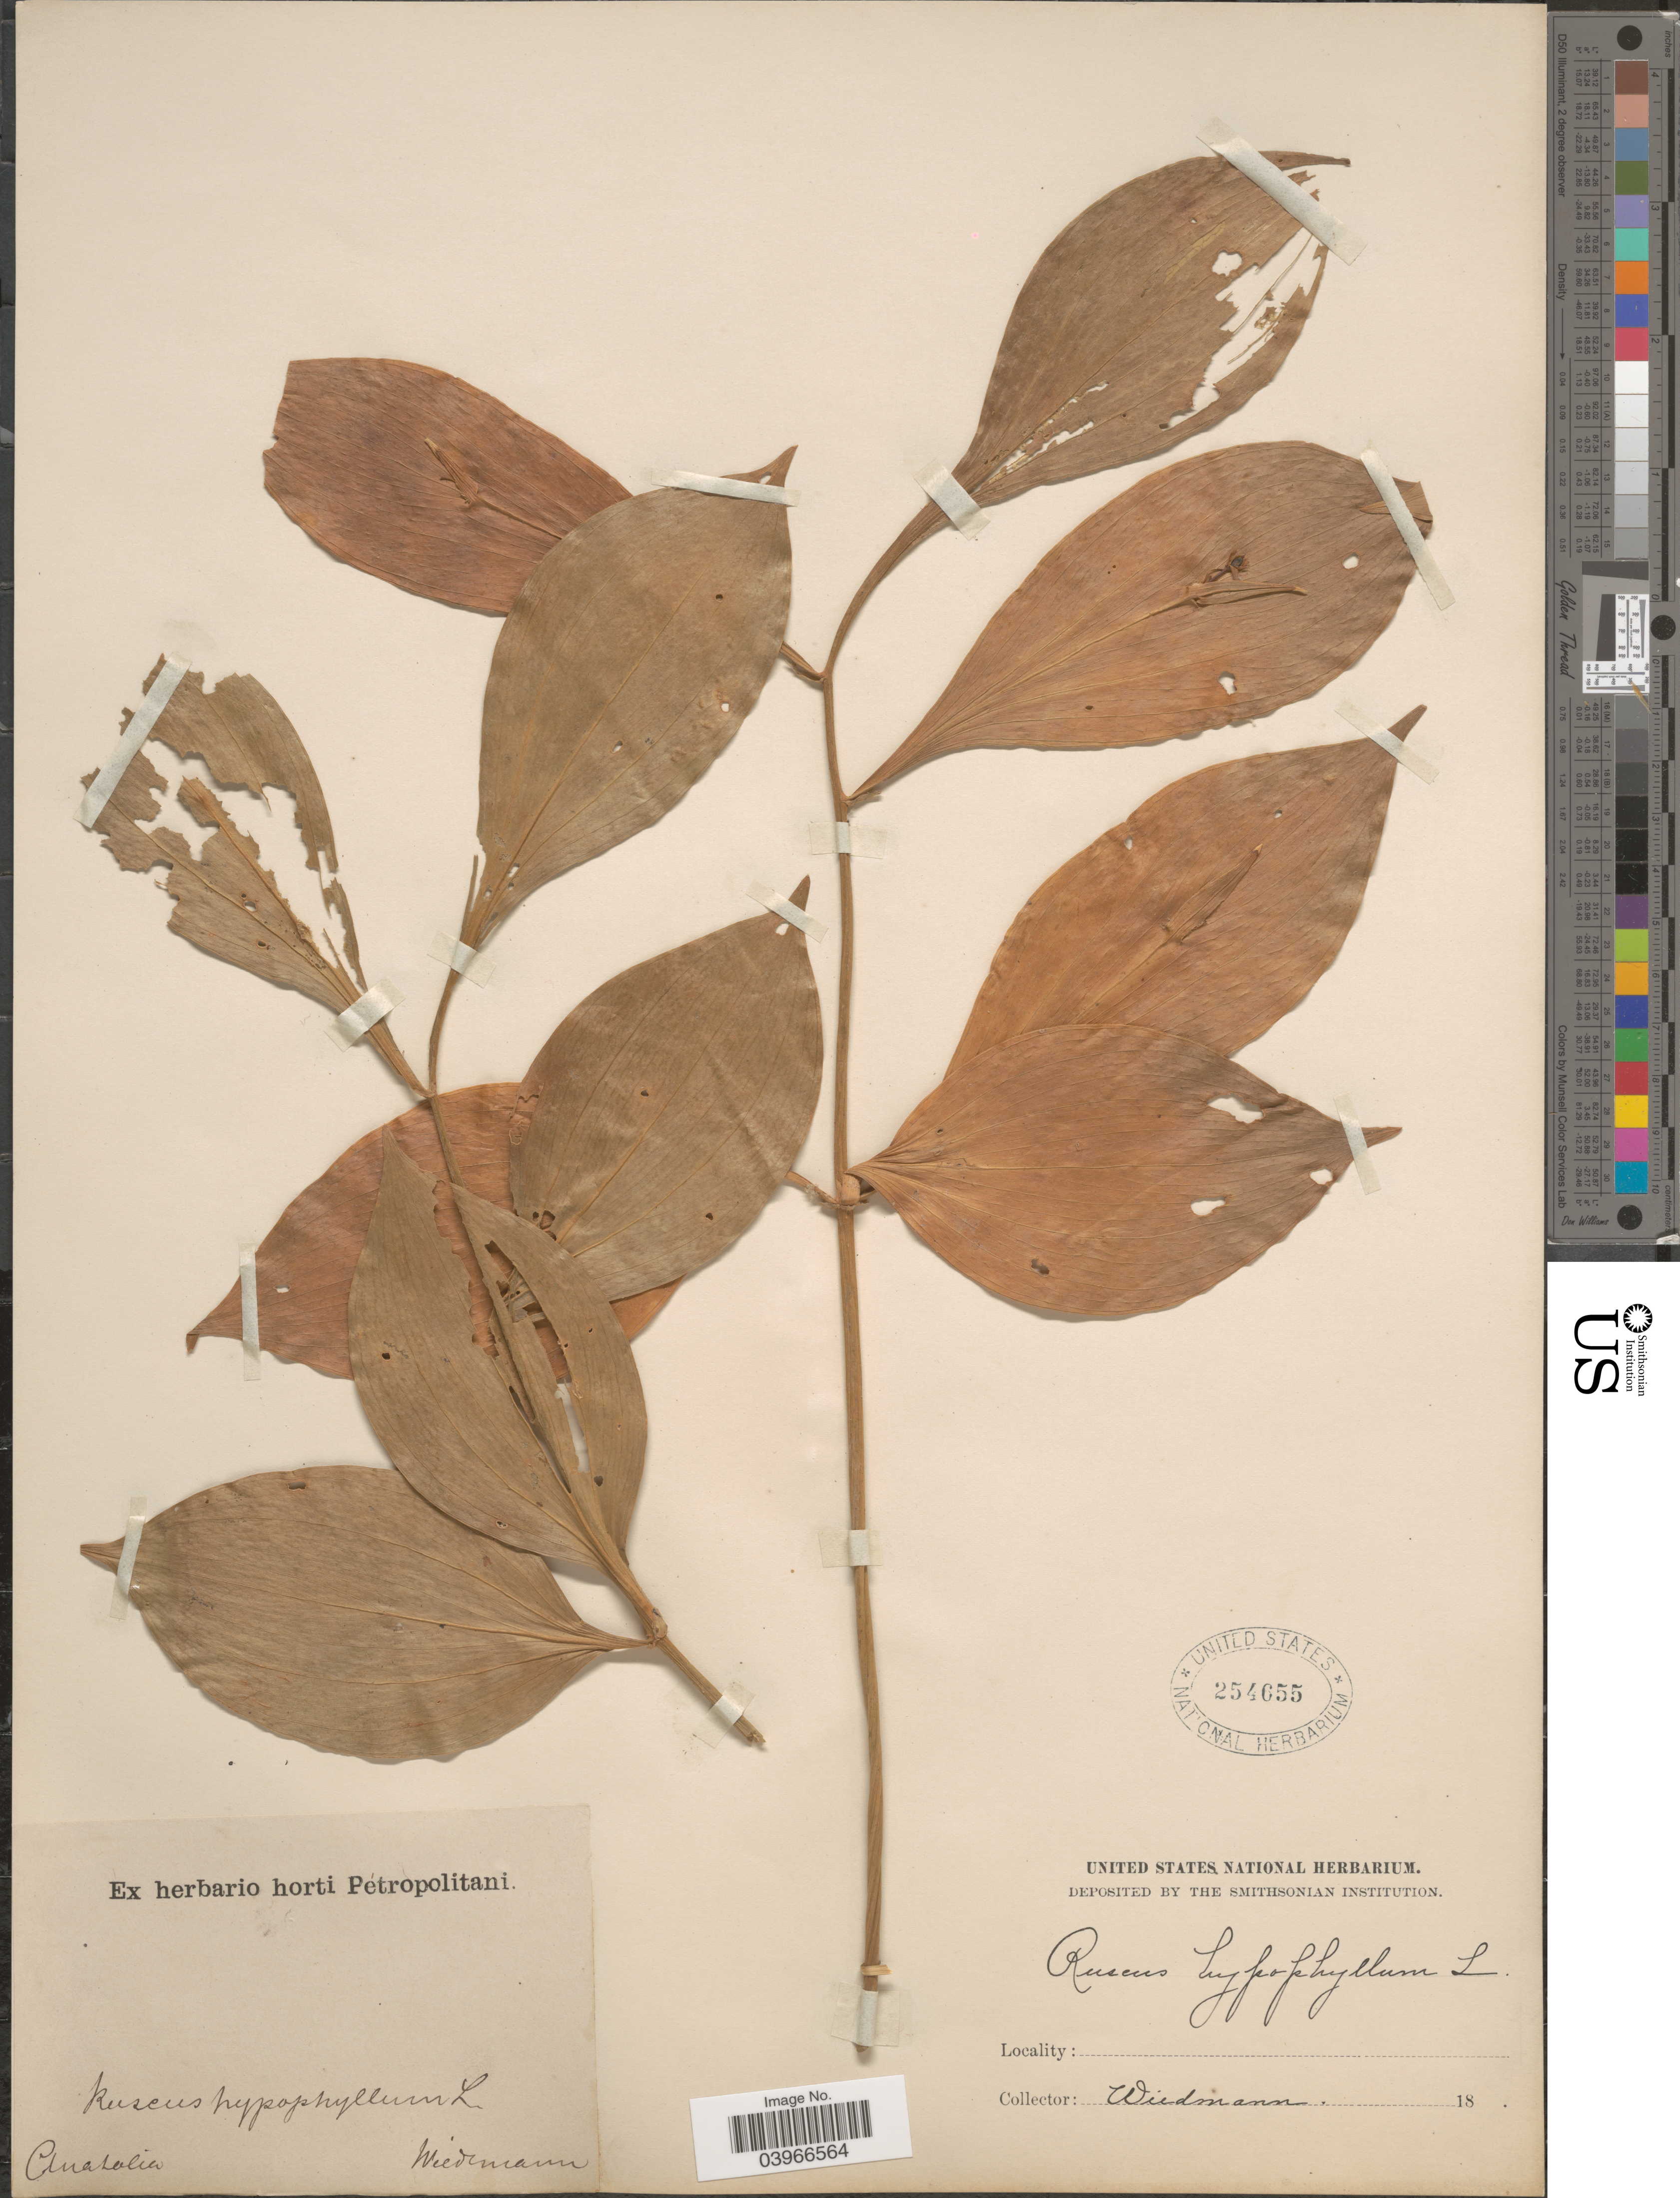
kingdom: Plantae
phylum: Tracheophyta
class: Liliopsida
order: Asparagales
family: Asparagaceae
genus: Ruscus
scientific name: Ruscus hypophyllum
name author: L.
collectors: Wiedemann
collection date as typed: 18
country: Turkey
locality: Anatolia.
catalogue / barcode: US 254655